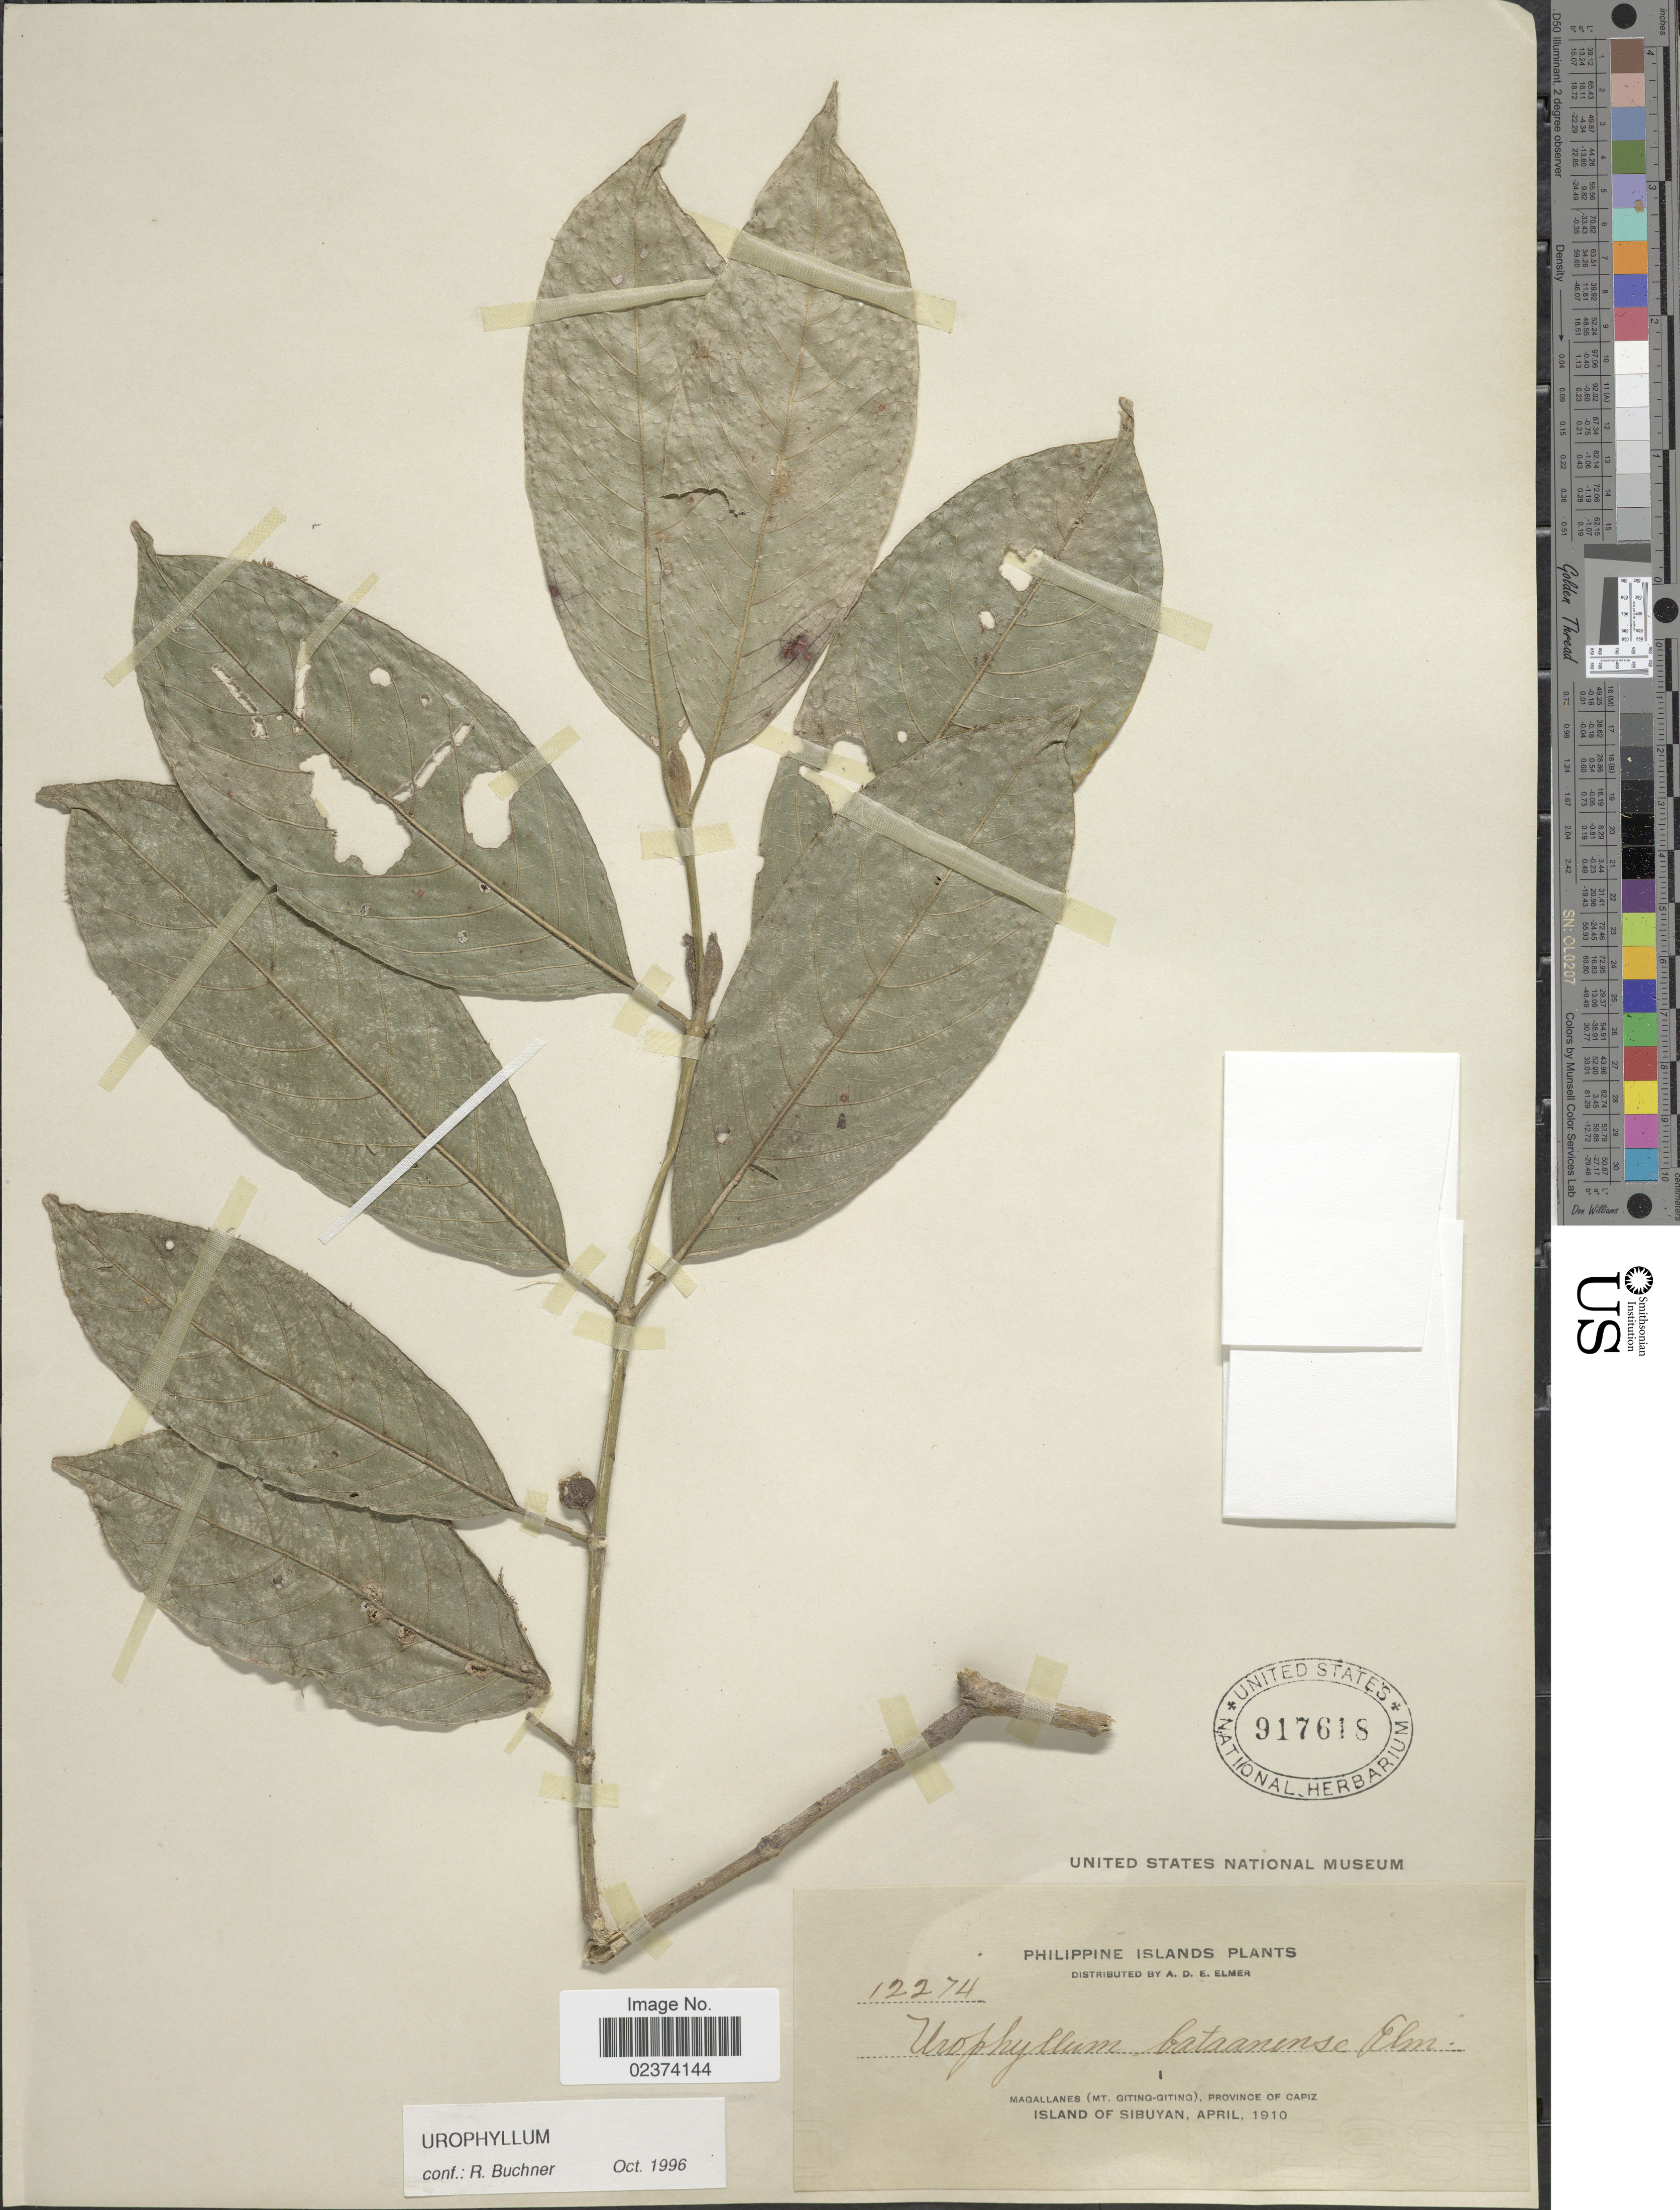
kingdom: Plantae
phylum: Tracheophyta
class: Magnoliopsida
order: Gentianales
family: Rubiaceae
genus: Urophyllum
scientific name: Urophyllum sp.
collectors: A. D. E. Elmer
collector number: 12274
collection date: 1910-04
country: Philippines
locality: Magallanes (Mt. Giting-Giting), Province of Capiz, Island of Sibuyan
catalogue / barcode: US 917618